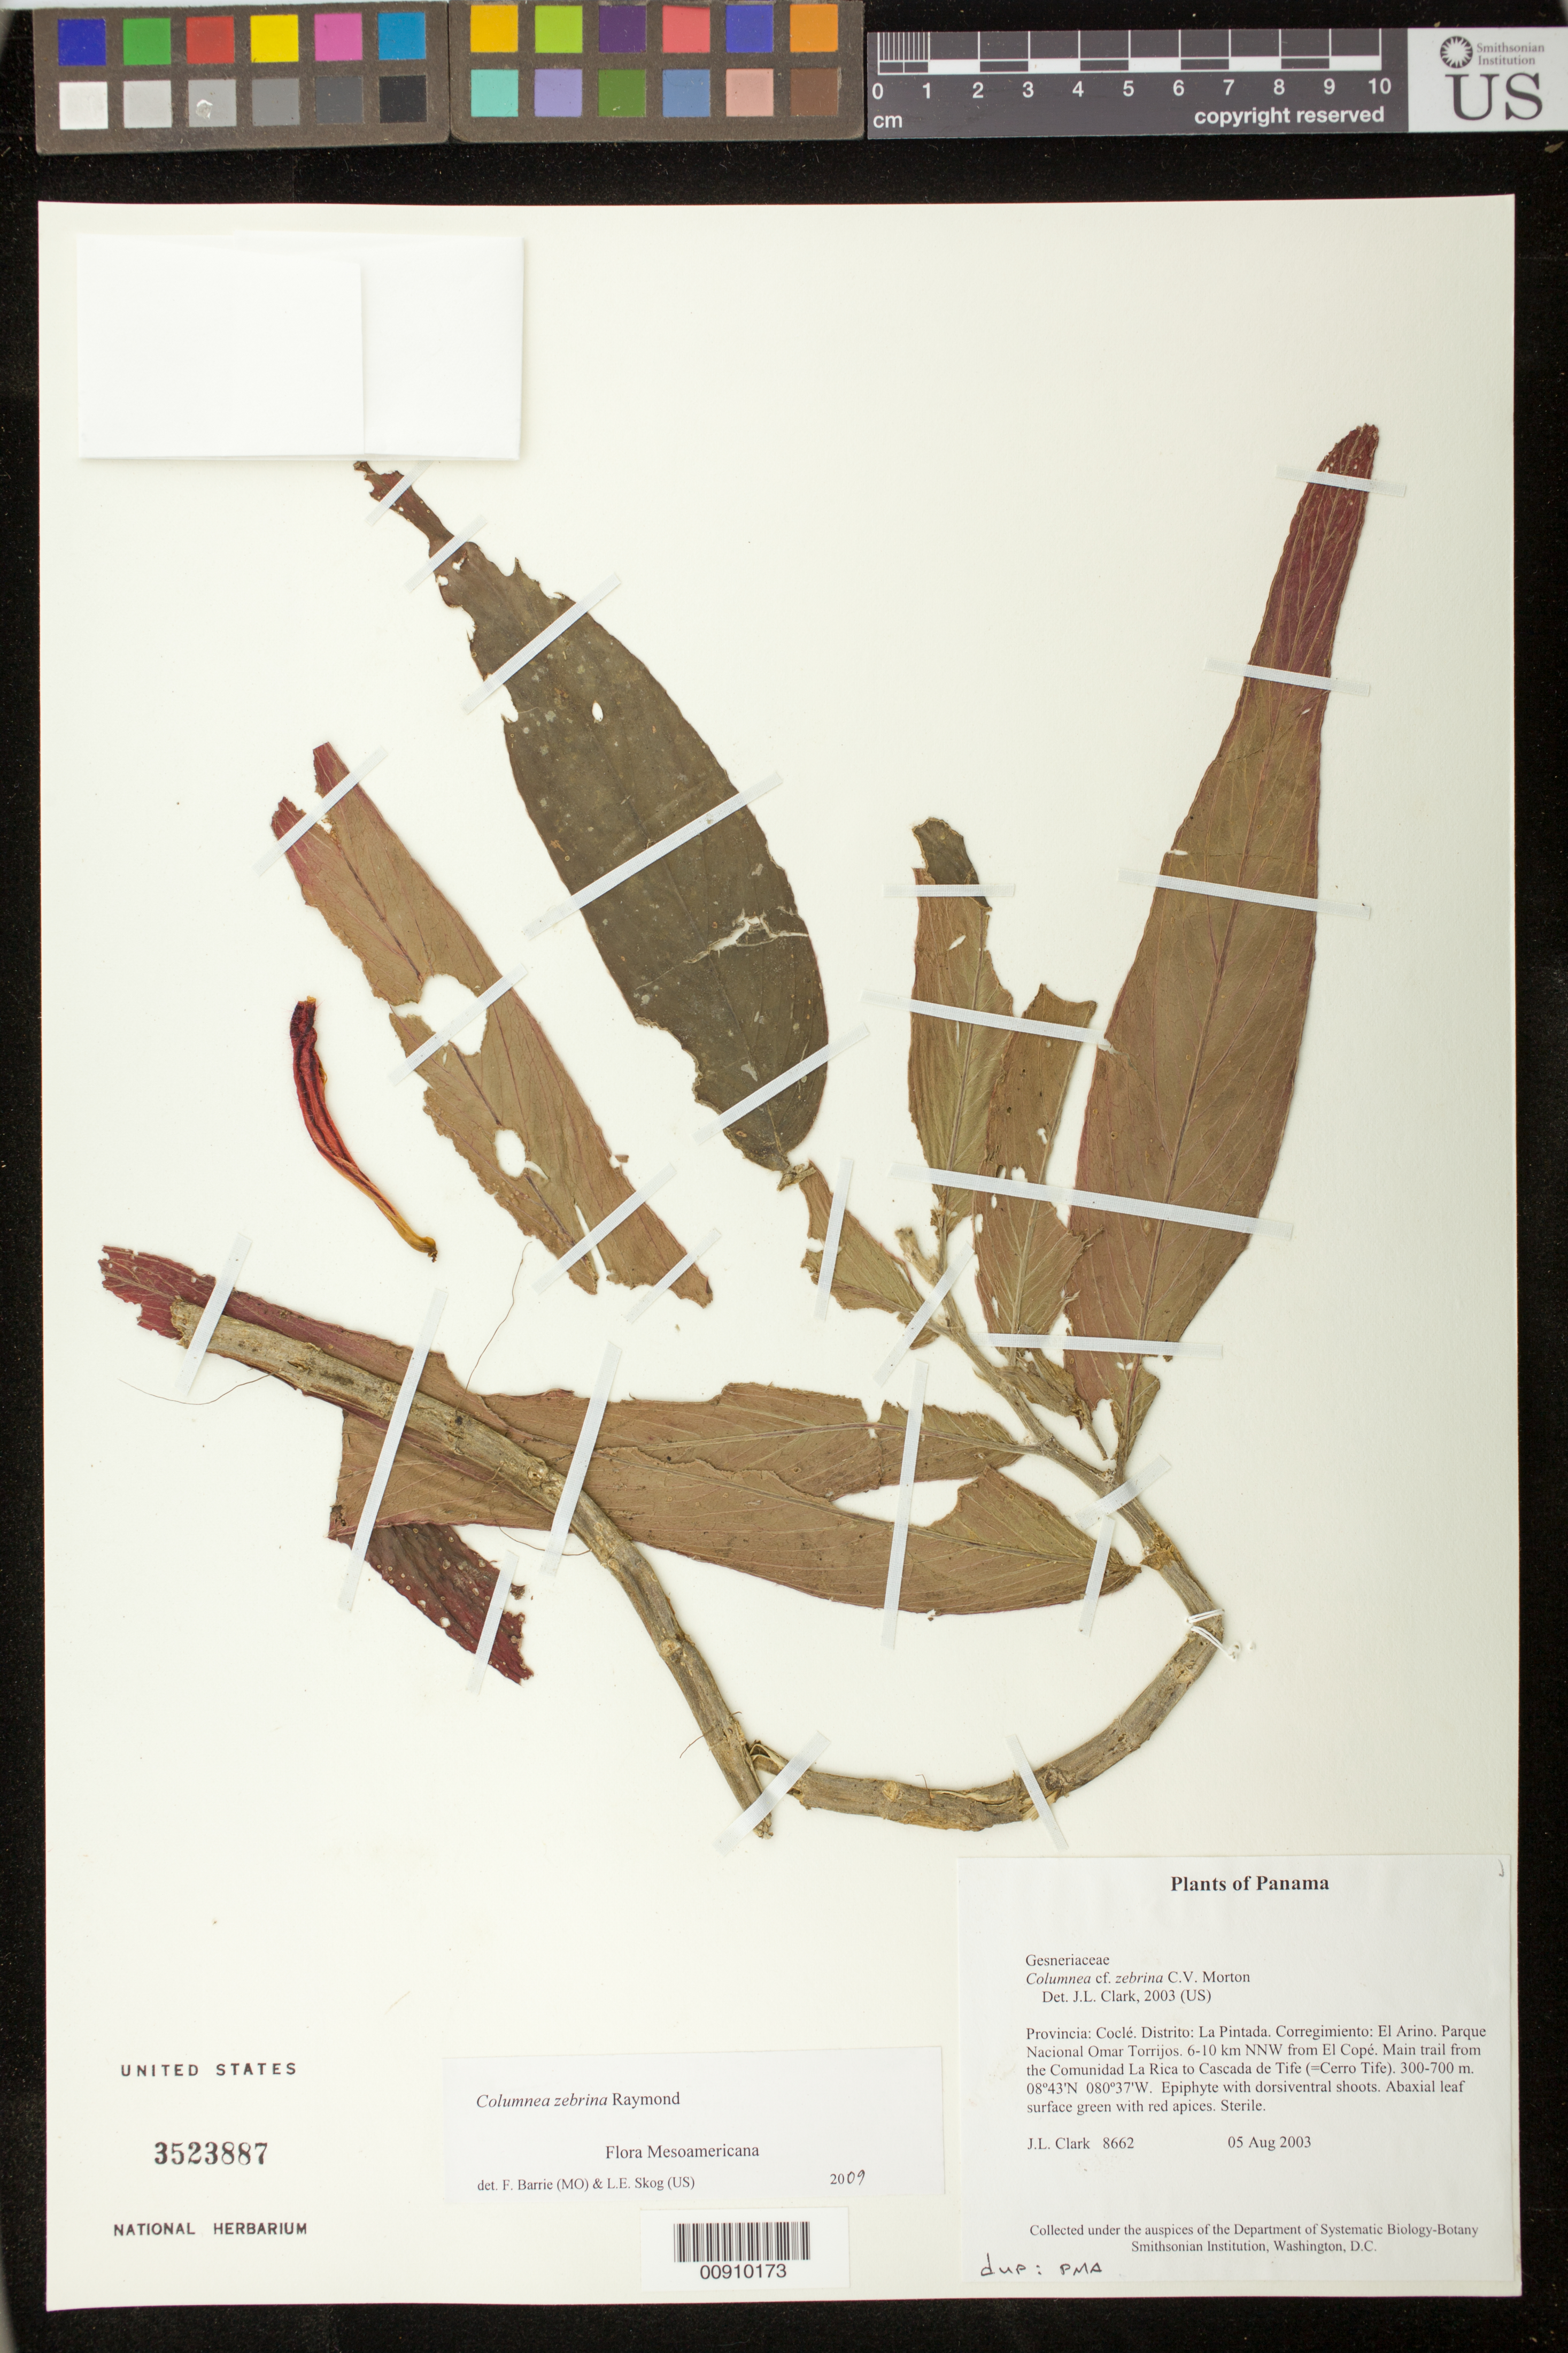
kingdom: Plantae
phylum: Tracheophyta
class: Magnoliopsida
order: Lamiales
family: Gesneriaceae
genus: Columnea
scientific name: Columnea zebrina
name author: Raymond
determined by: Clark, J. L., (SEL), The Marie Selby Botanical Garden (UNITED STATES)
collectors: J. L. Clark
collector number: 8662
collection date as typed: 05 Aug 2003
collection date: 2003-08-05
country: Panama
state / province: Coclé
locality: La Pintada. Corregimiento: El Arino. Parque Nacional Omar Torrijos. 6-10 km NNW from El Copé. Main trail from the Comunidad La Rica to Cascada de Tife (=Cerro Tife).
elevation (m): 300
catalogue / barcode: US 3523887